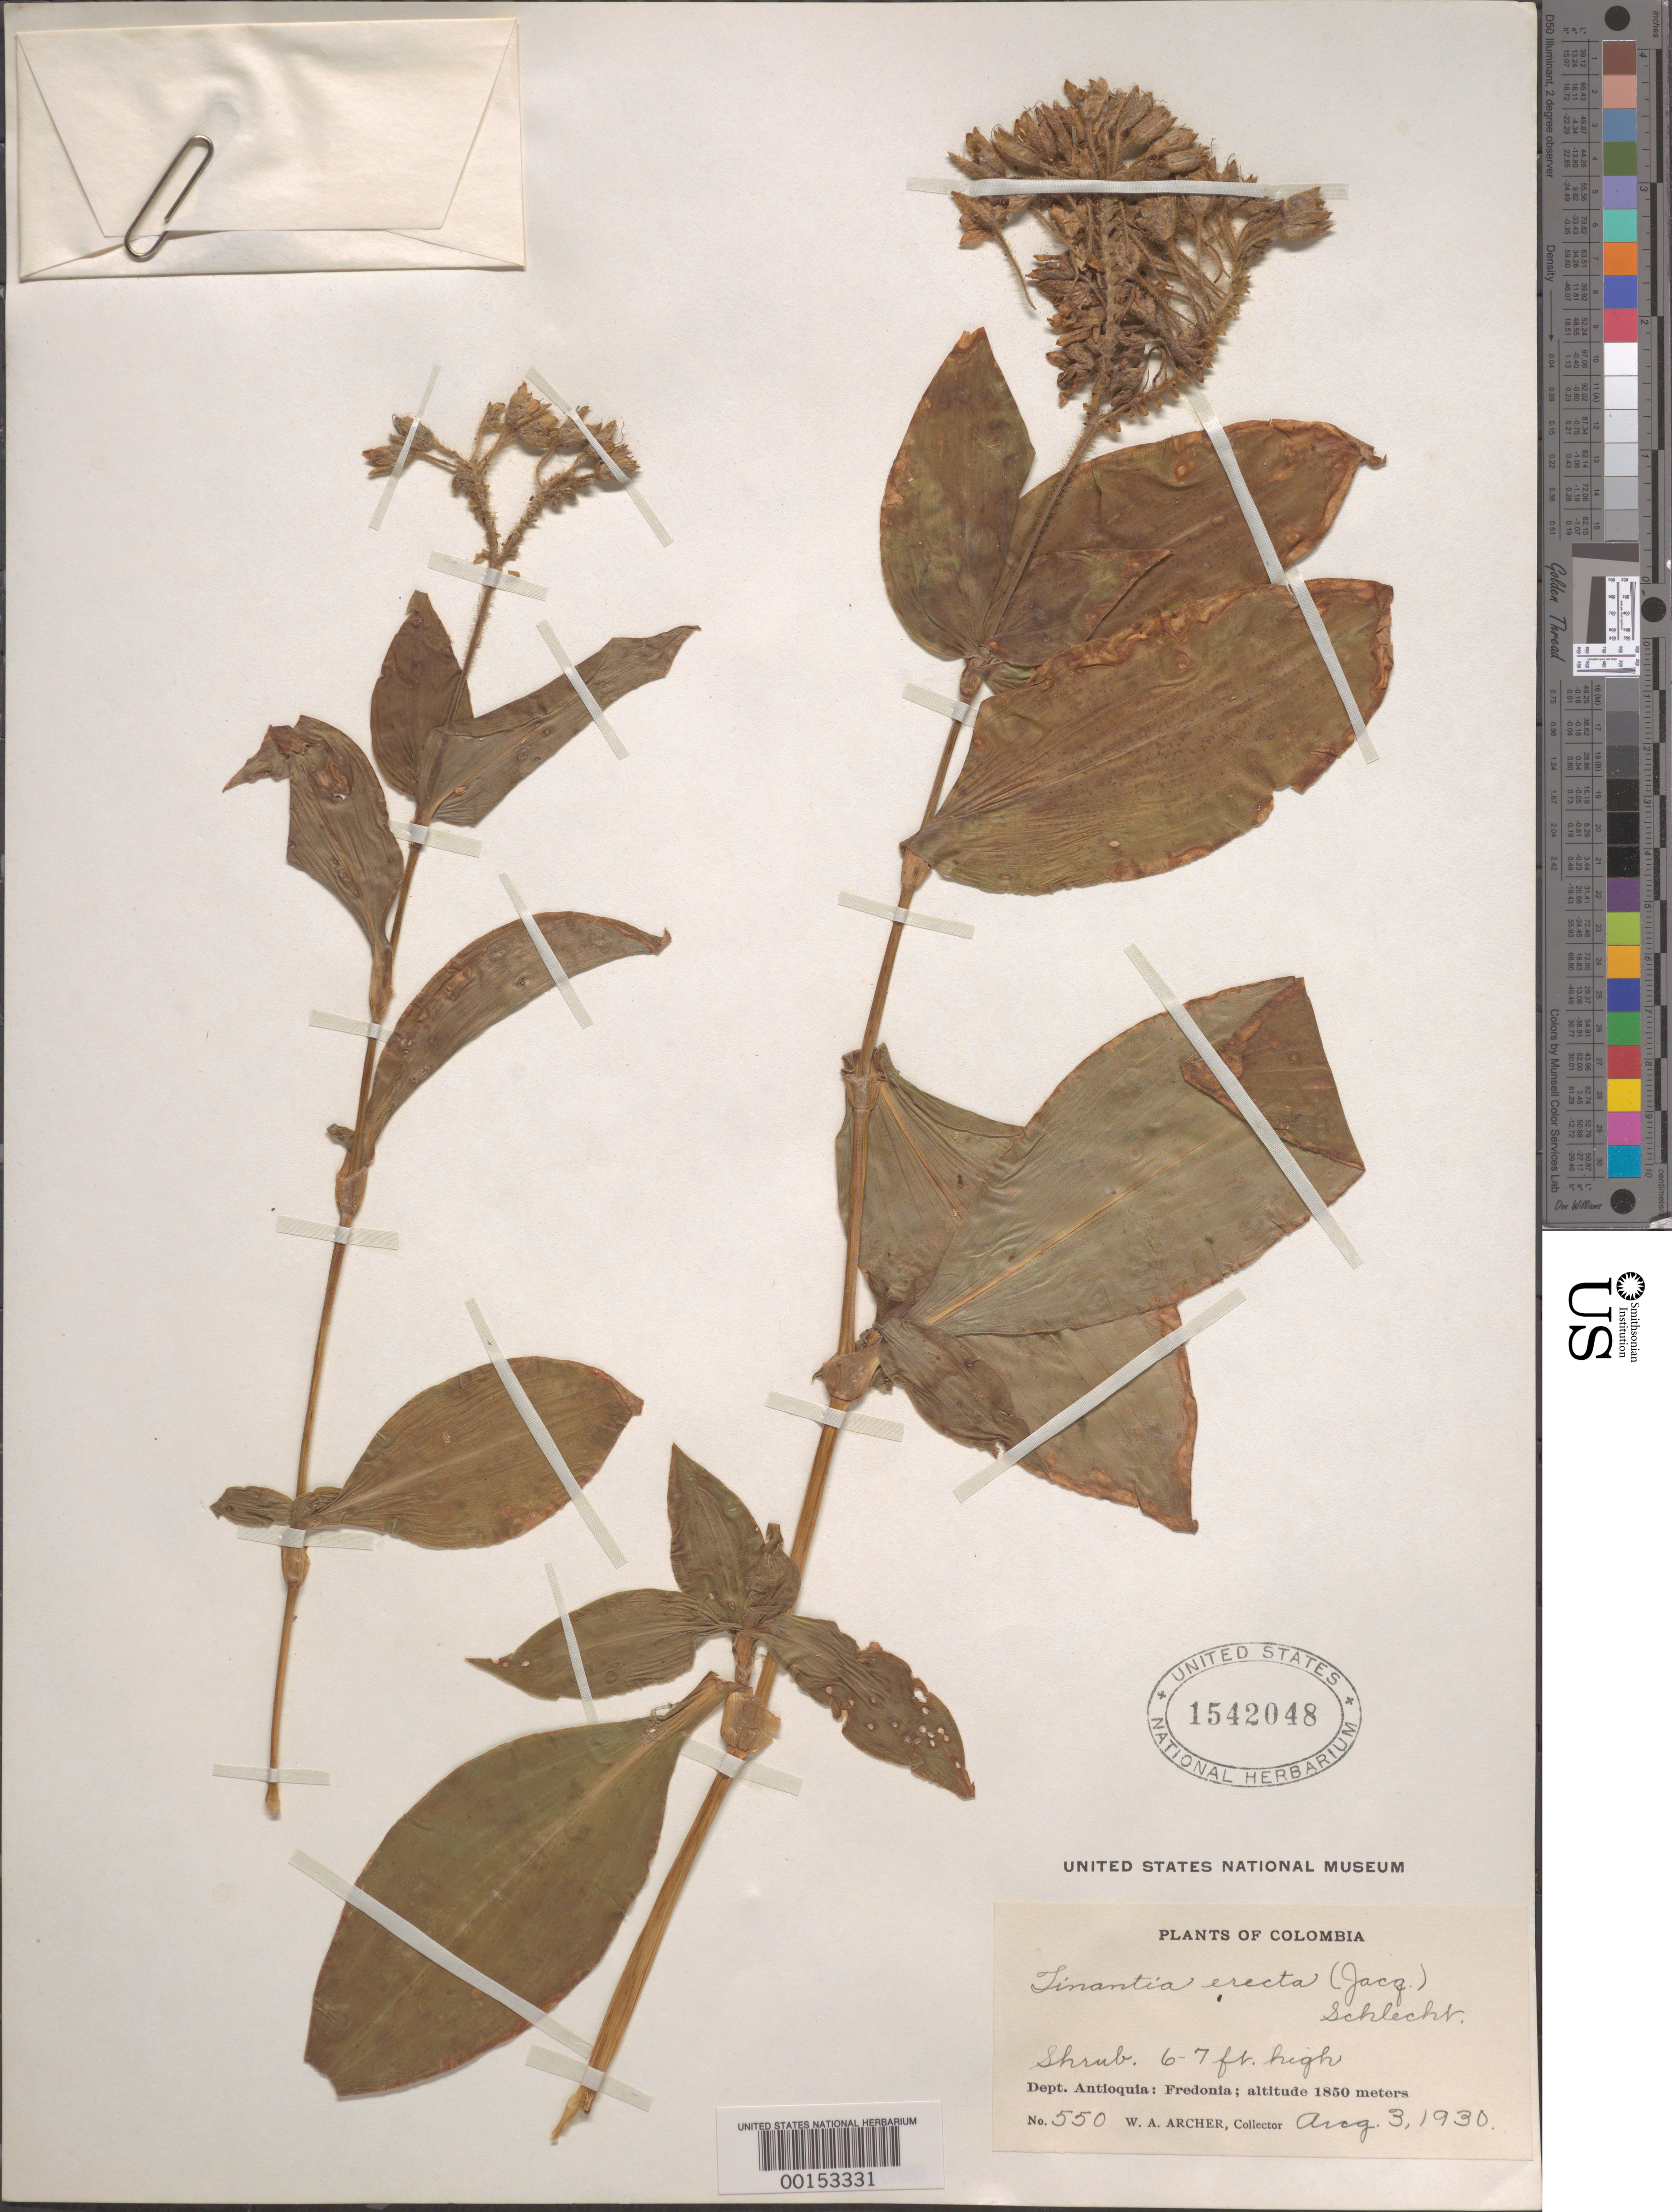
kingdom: Plantae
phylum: Tracheophyta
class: Liliopsida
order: Commelinales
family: Commelinaceae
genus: Tinantia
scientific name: Tinantia erecta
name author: (Jacq.) Fenzl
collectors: W. A. Archer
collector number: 550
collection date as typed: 03 Aug 1930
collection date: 1930-08-03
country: Colombia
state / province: Antioquia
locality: Fredonia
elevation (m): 1850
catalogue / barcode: US 1542048